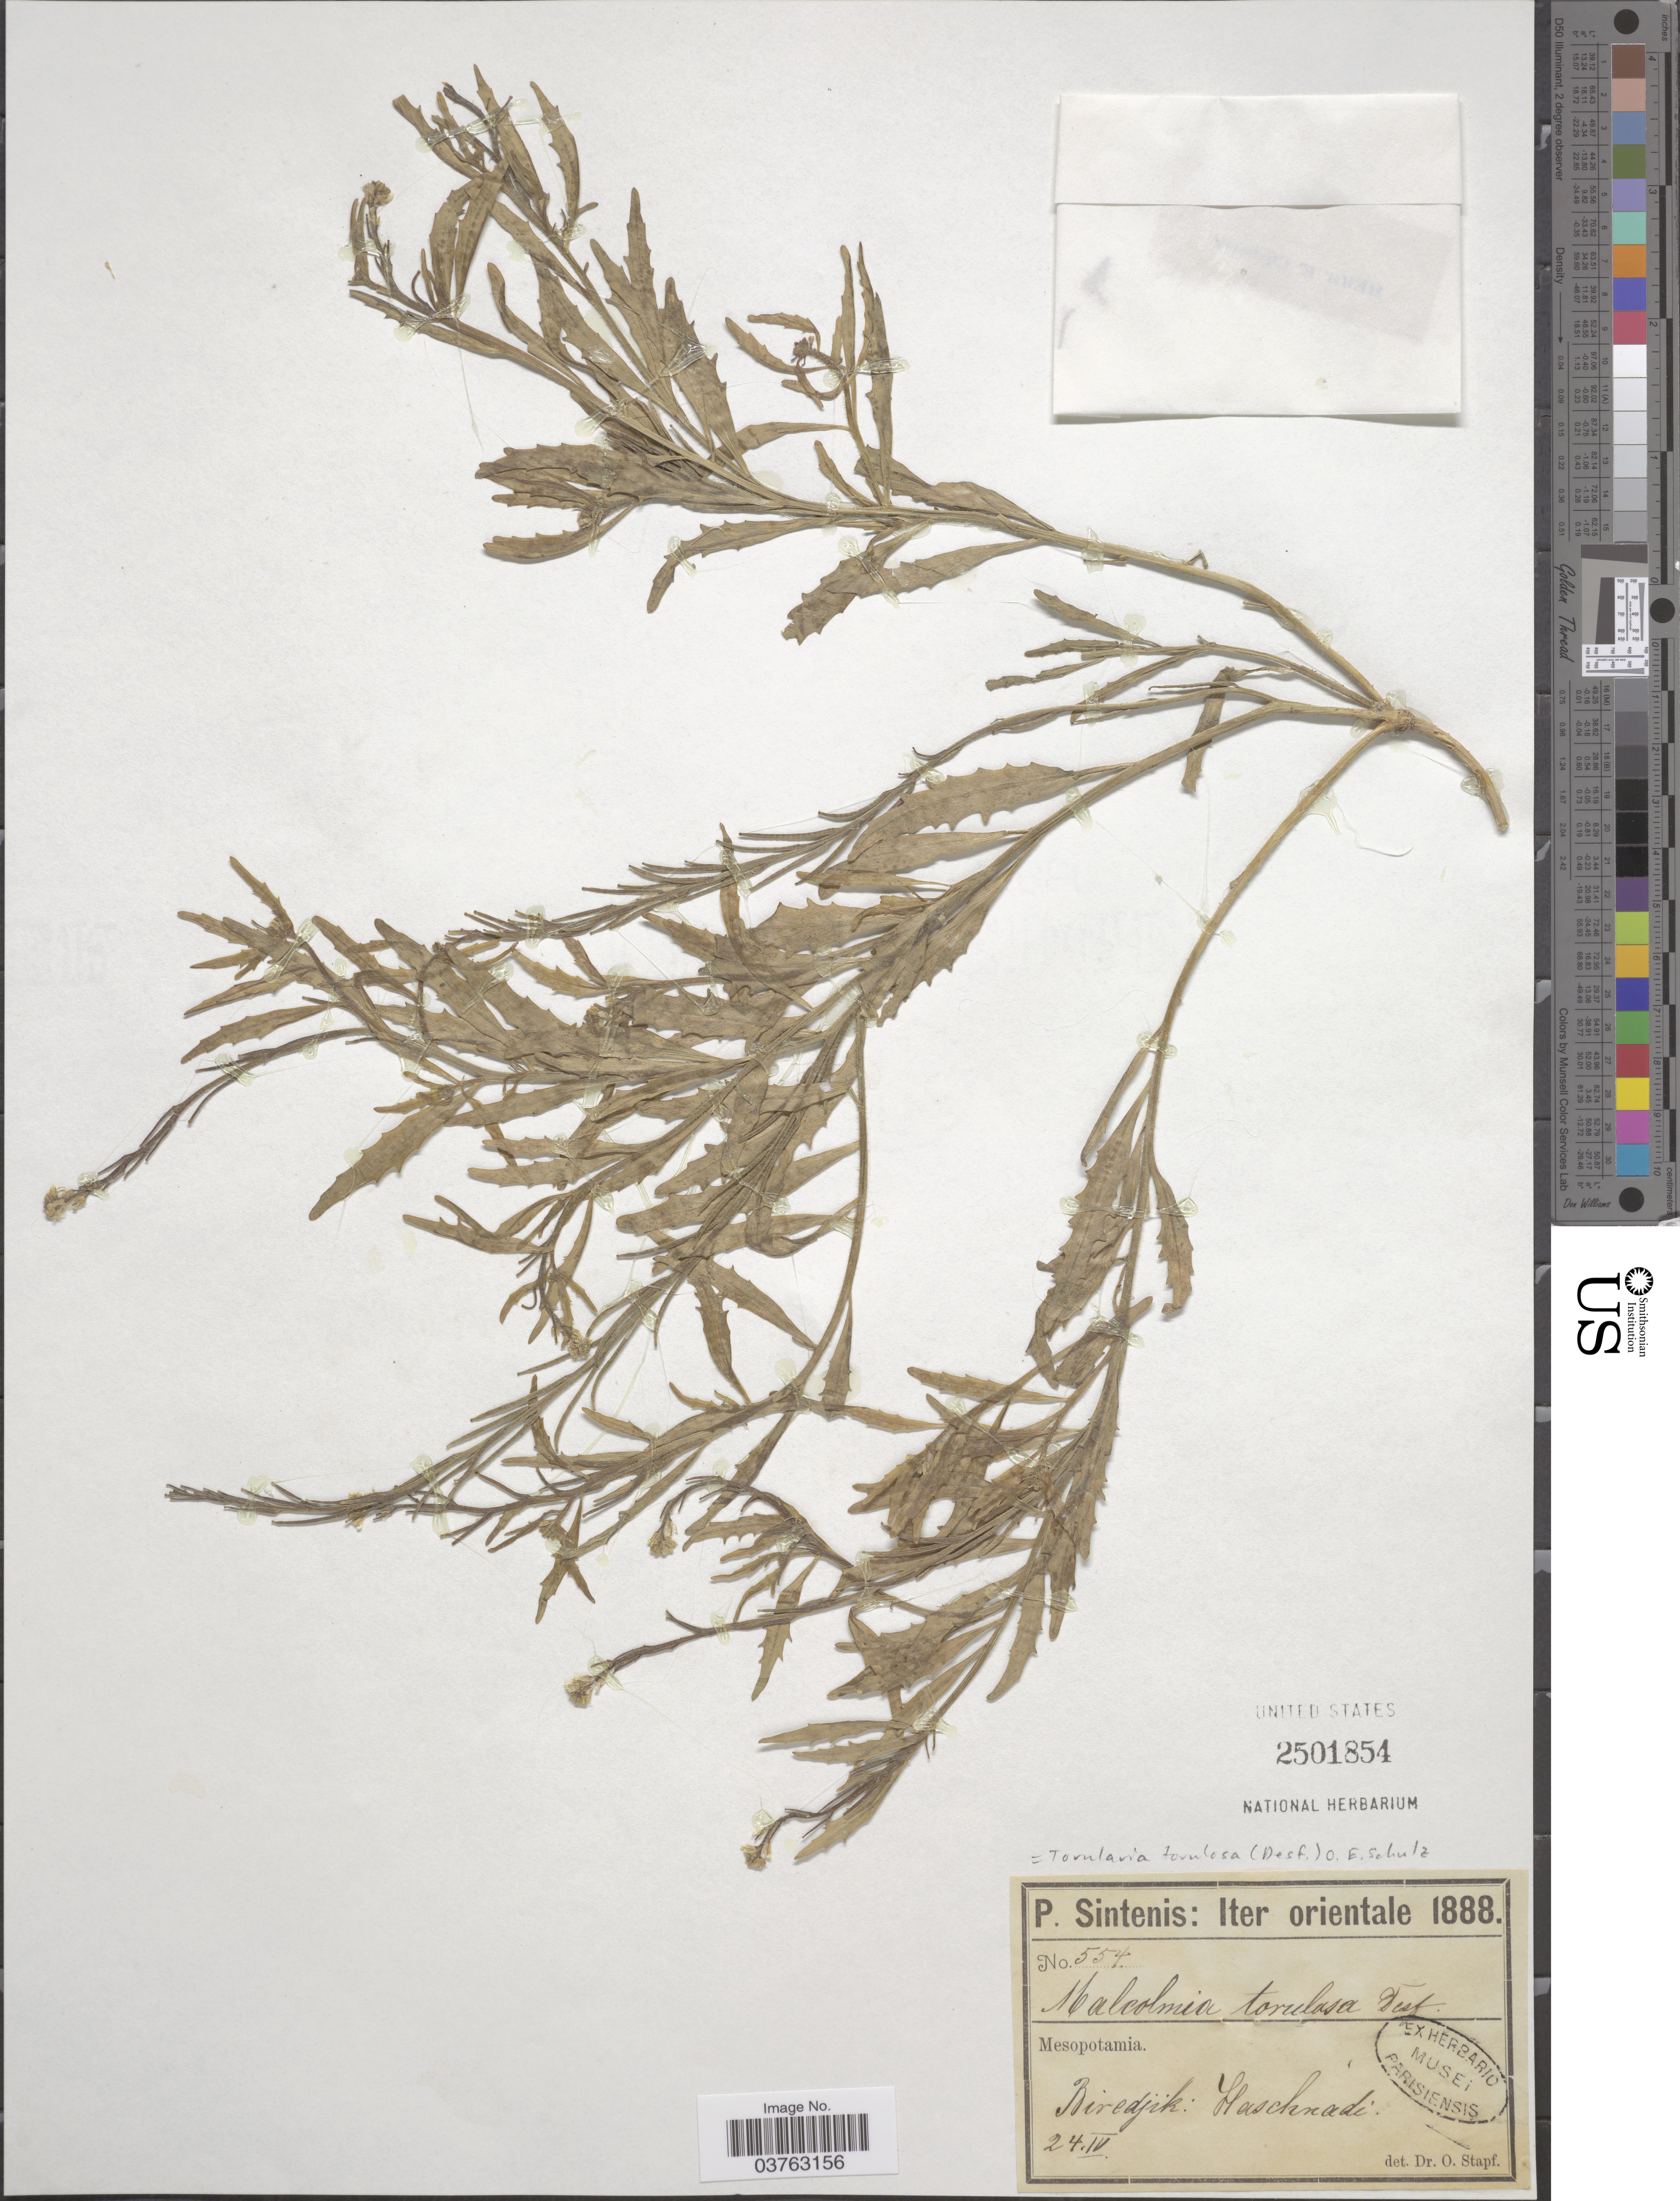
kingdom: Plantae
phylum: Tracheophyta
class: Magnoliopsida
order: Brassicales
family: Brassicaceae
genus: Neotorularia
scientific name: Neotorularia torulosa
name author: (Desf.) Hedge & J. Léonard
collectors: P. Sintenis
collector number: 554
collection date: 1888-04-24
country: Turkey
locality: Iter orientale. Mesopotamia. Biredjik: Haschnadi.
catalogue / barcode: US 2501854